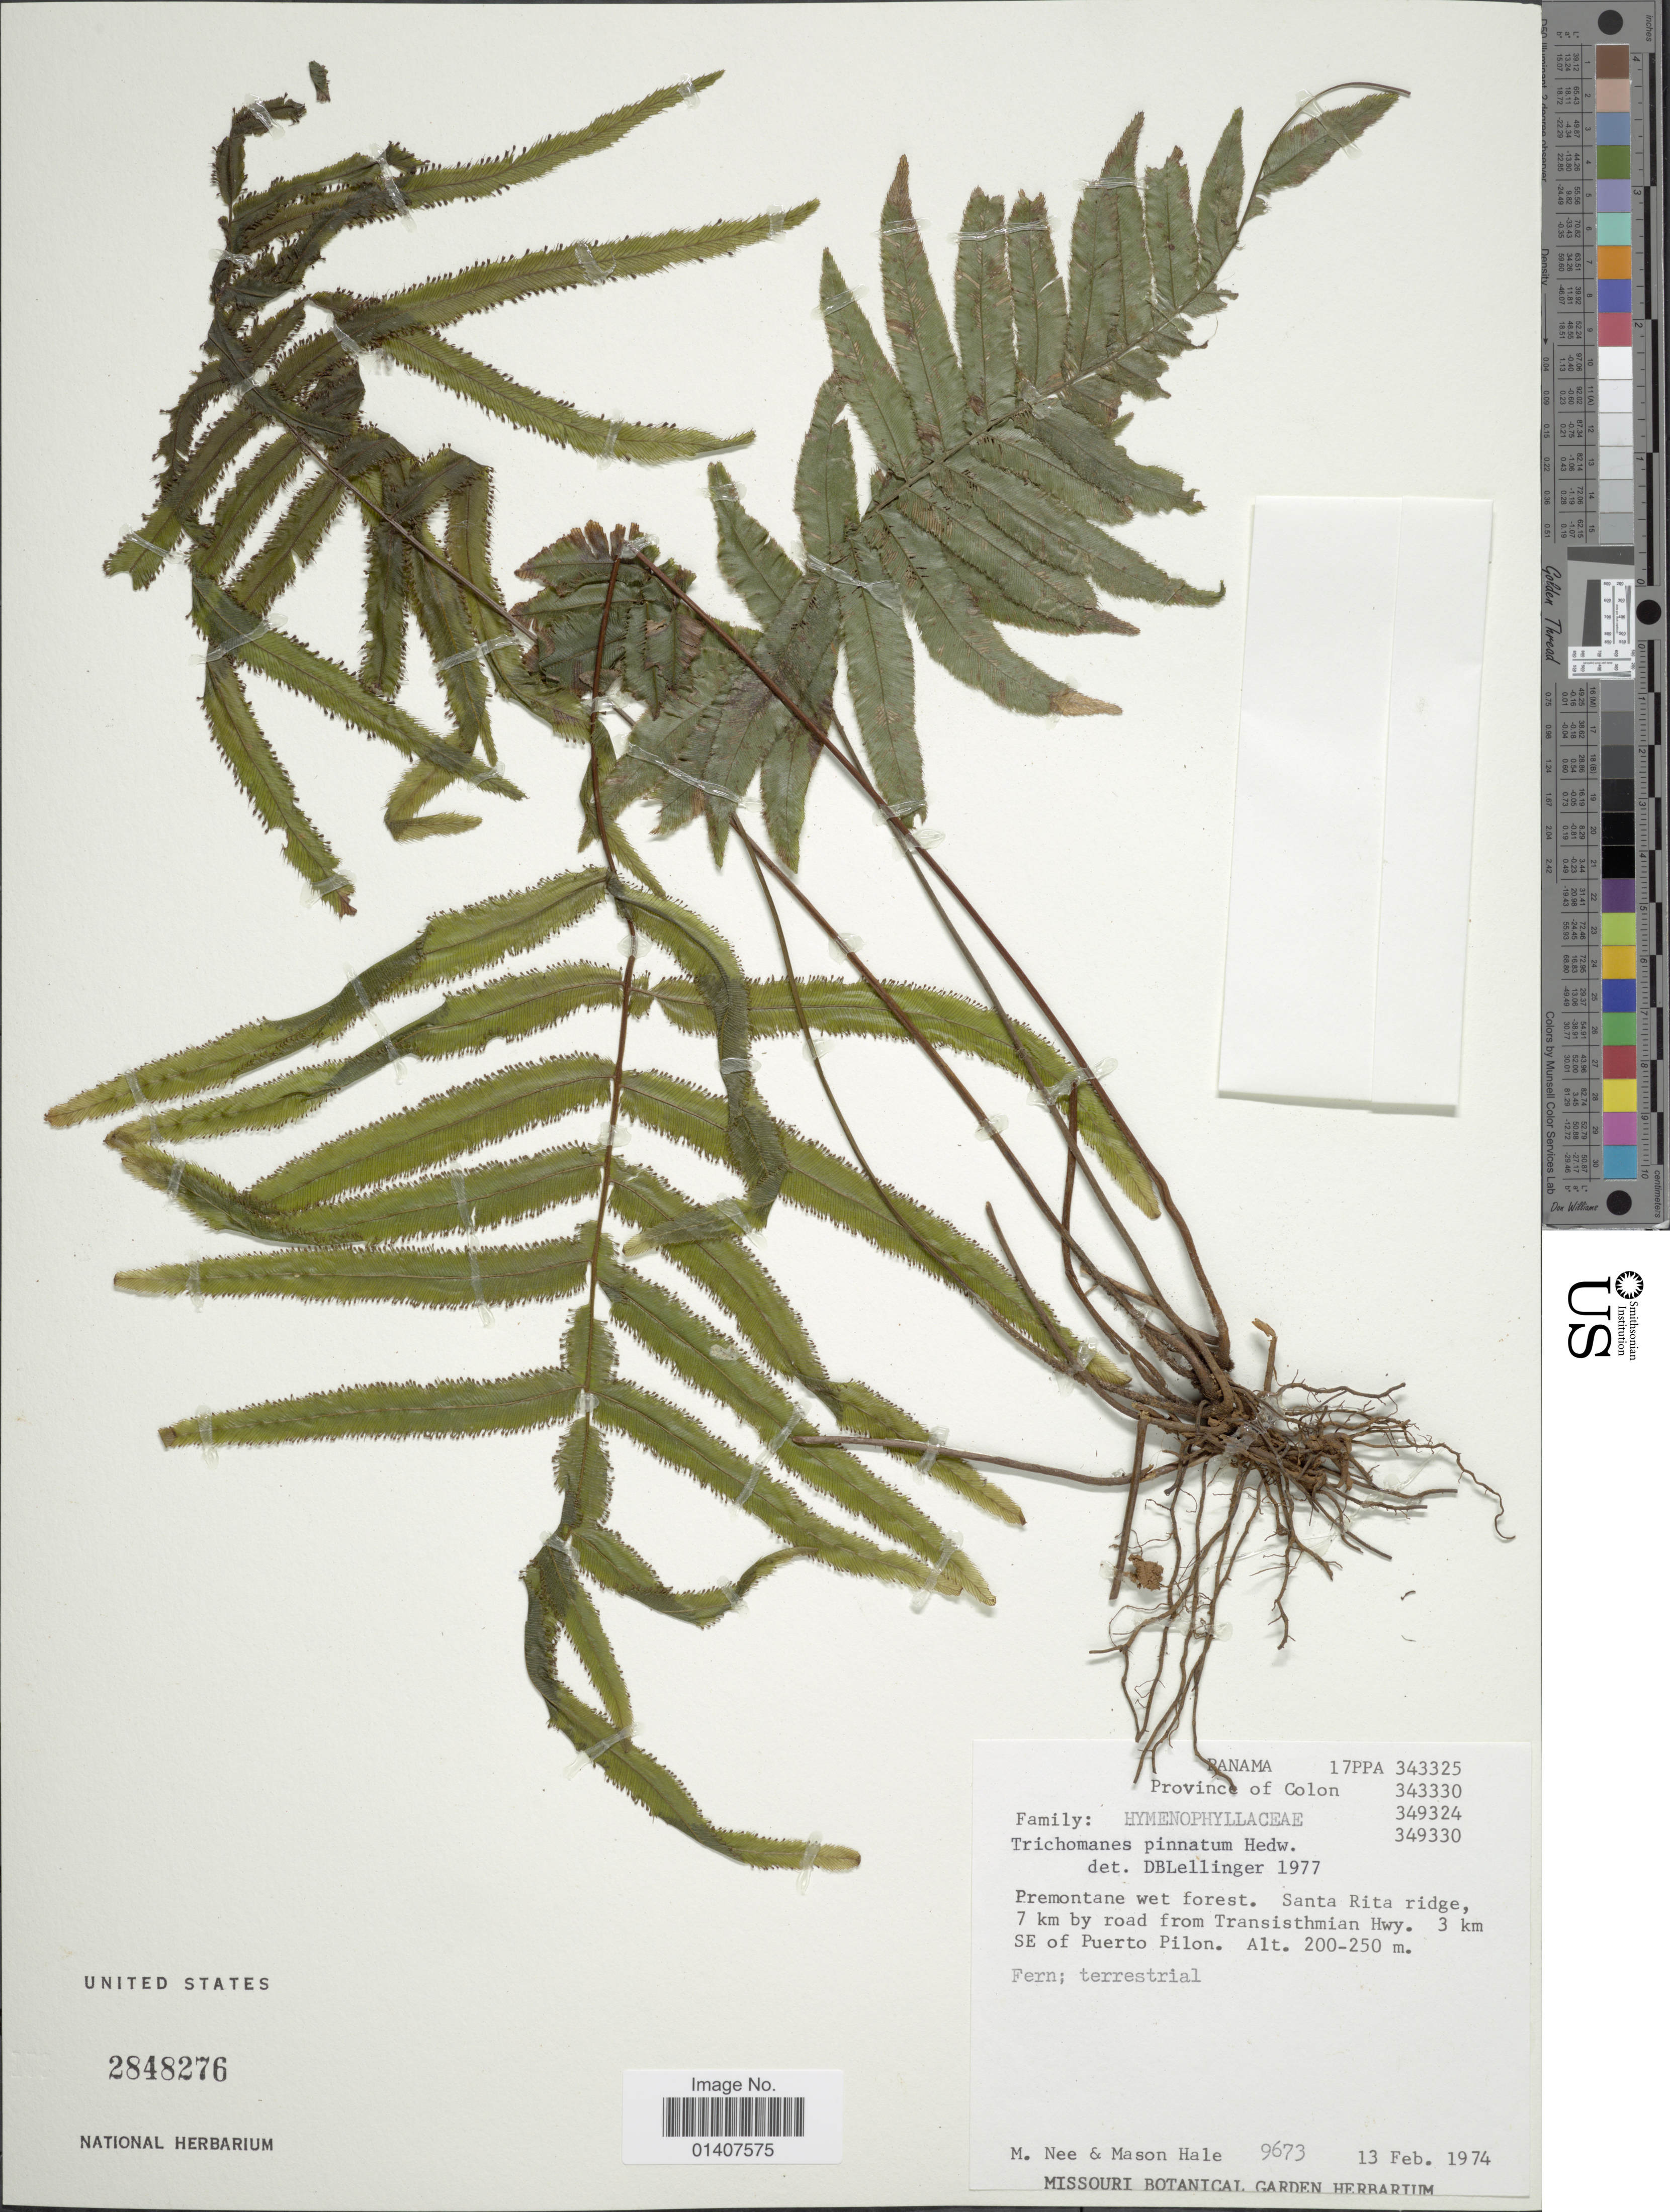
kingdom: Plantae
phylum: Tracheophyta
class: Polypodiopsida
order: Hymenophyllales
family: Hymenophyllaceae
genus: Trichomanes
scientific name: Trichomanes pinnatum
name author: Hedw.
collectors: M. Nee & M. Hale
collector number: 9673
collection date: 1974-02-13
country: Panama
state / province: Colón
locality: Province of Colon, Premontane wet forest, Santa Rita ridge, 7km by road from Transisthmian hwy 3km SE of Puerto Pilon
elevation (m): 200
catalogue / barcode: US 2848276